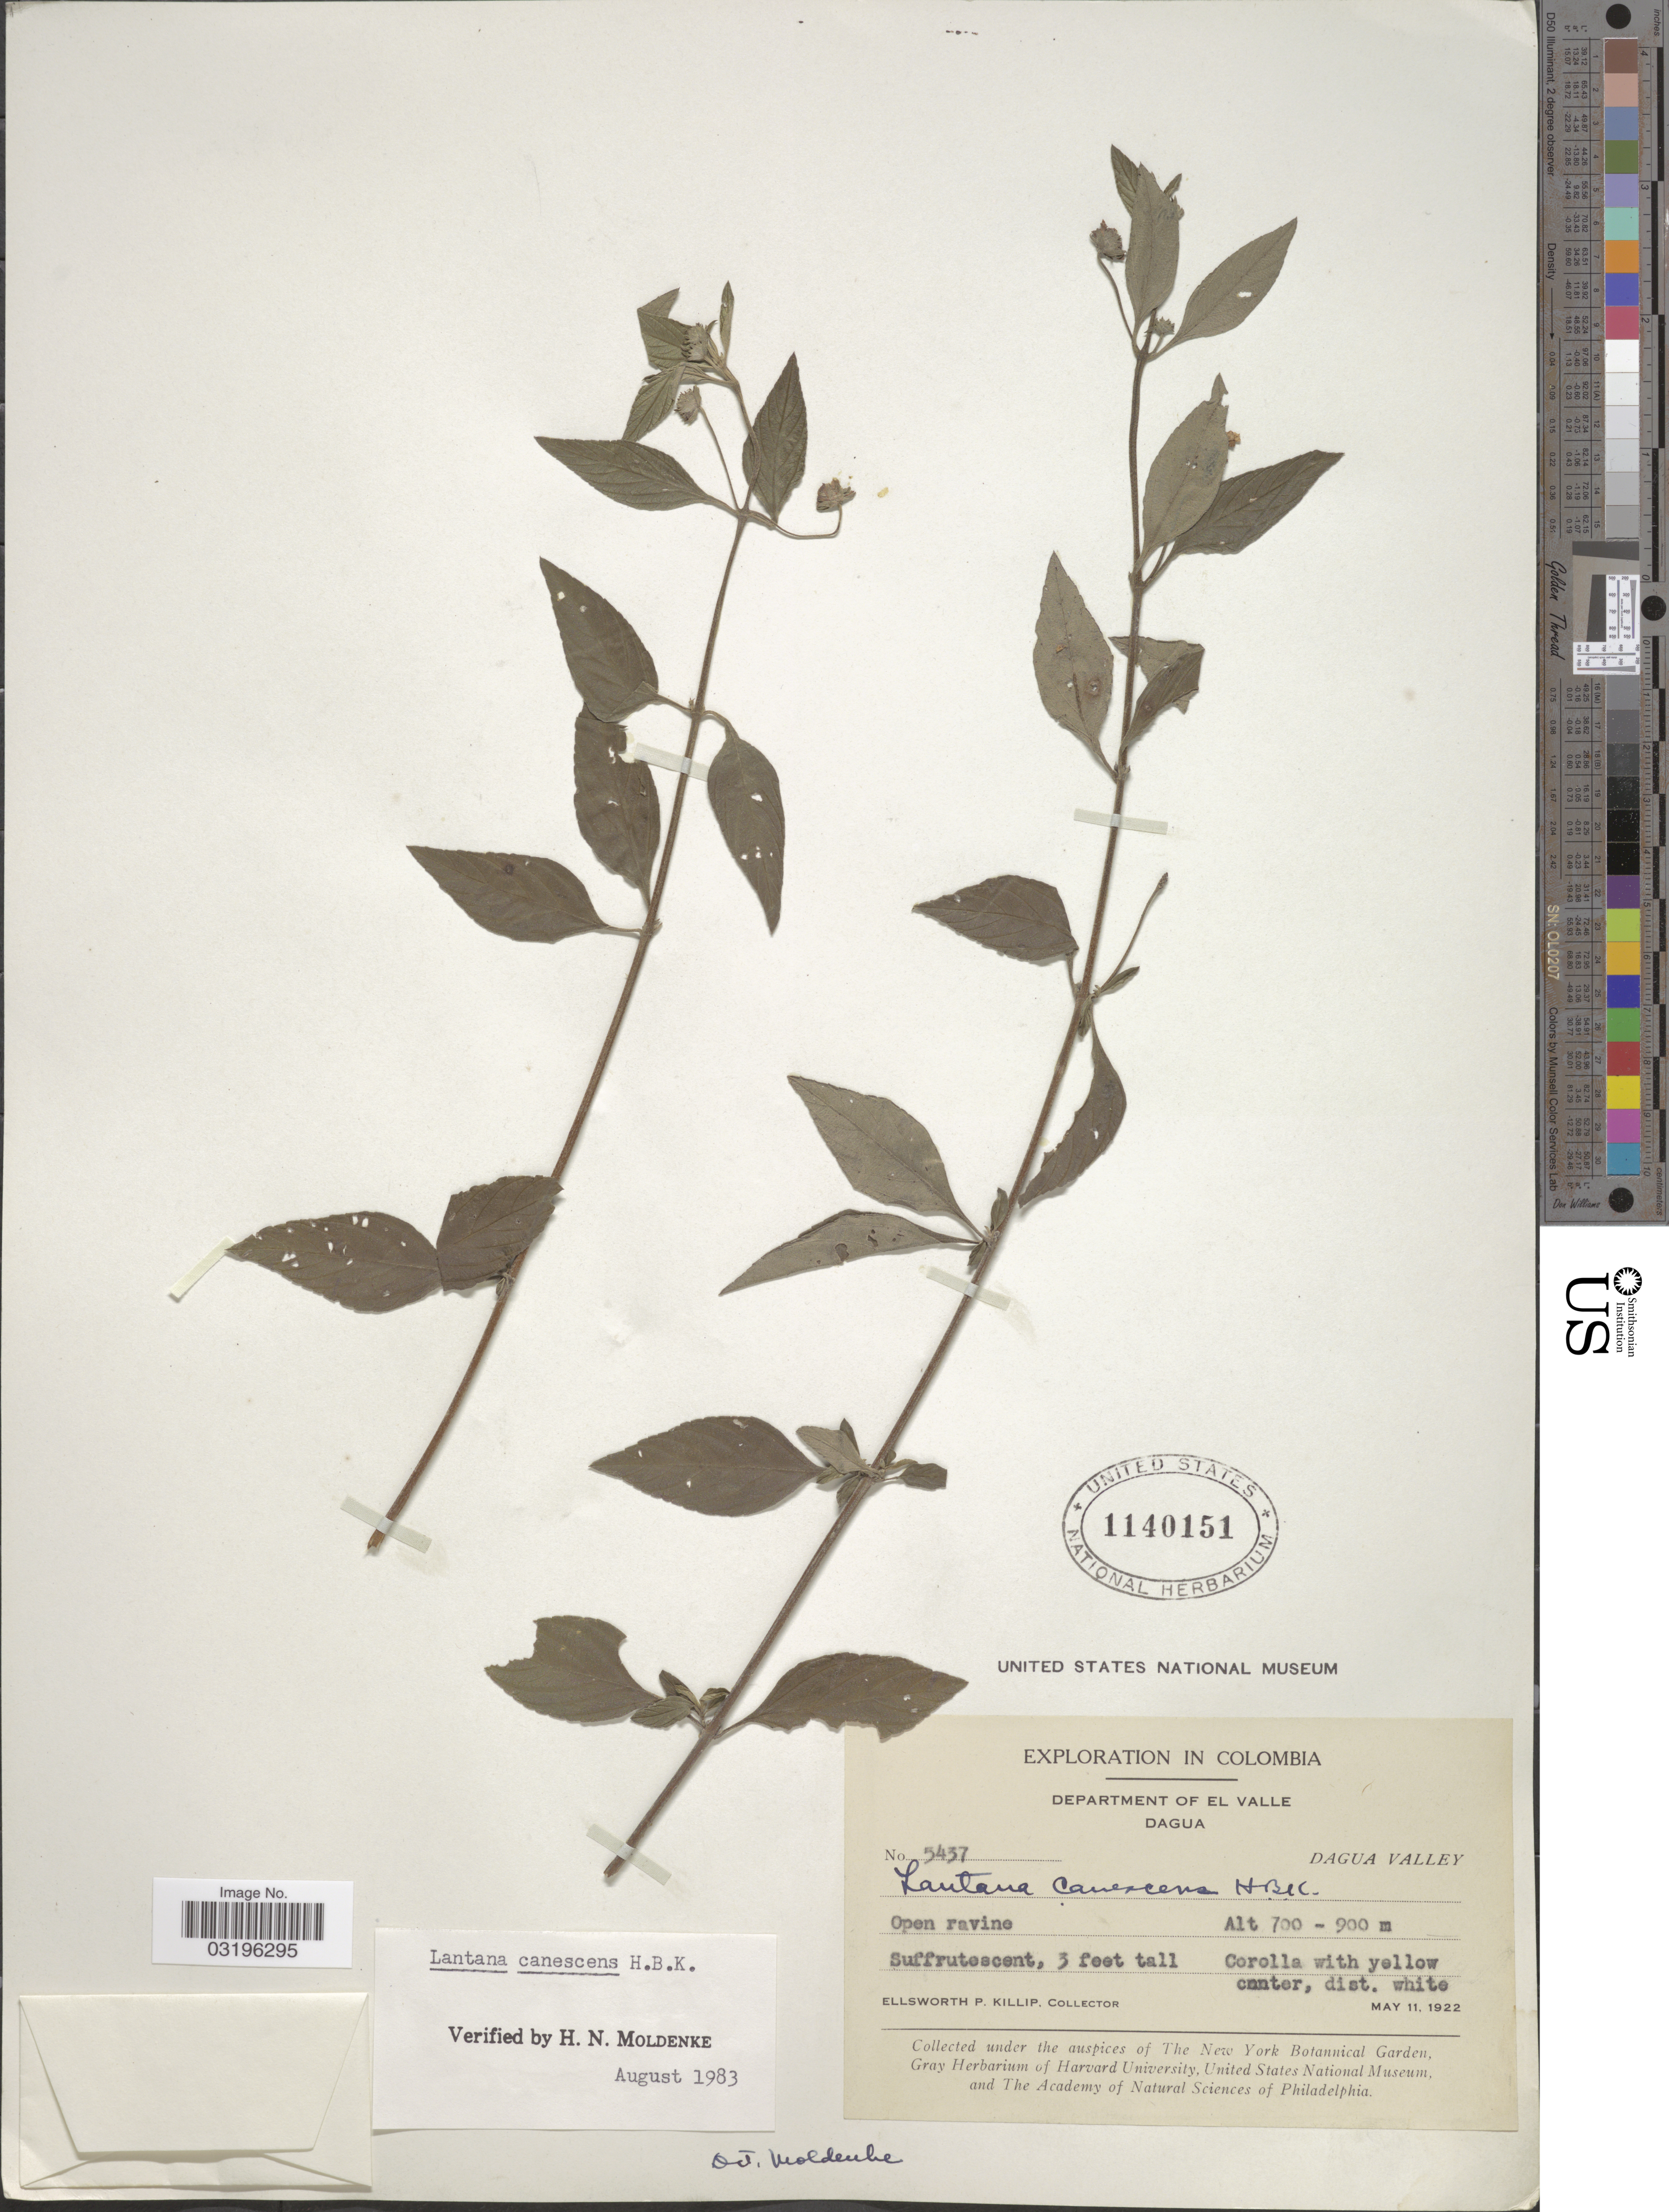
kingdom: Plantae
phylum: Tracheophyta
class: Magnoliopsida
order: Lamiales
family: Verbenaceae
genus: Lantana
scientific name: Lantana canescens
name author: Kunth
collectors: E. P. Killip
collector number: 5437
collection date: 1922-05-11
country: Colombia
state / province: Valle del Cauca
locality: Department of El Valle. Dagua. Dagua Valley. Open ravine.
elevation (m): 700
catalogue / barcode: US 1140151